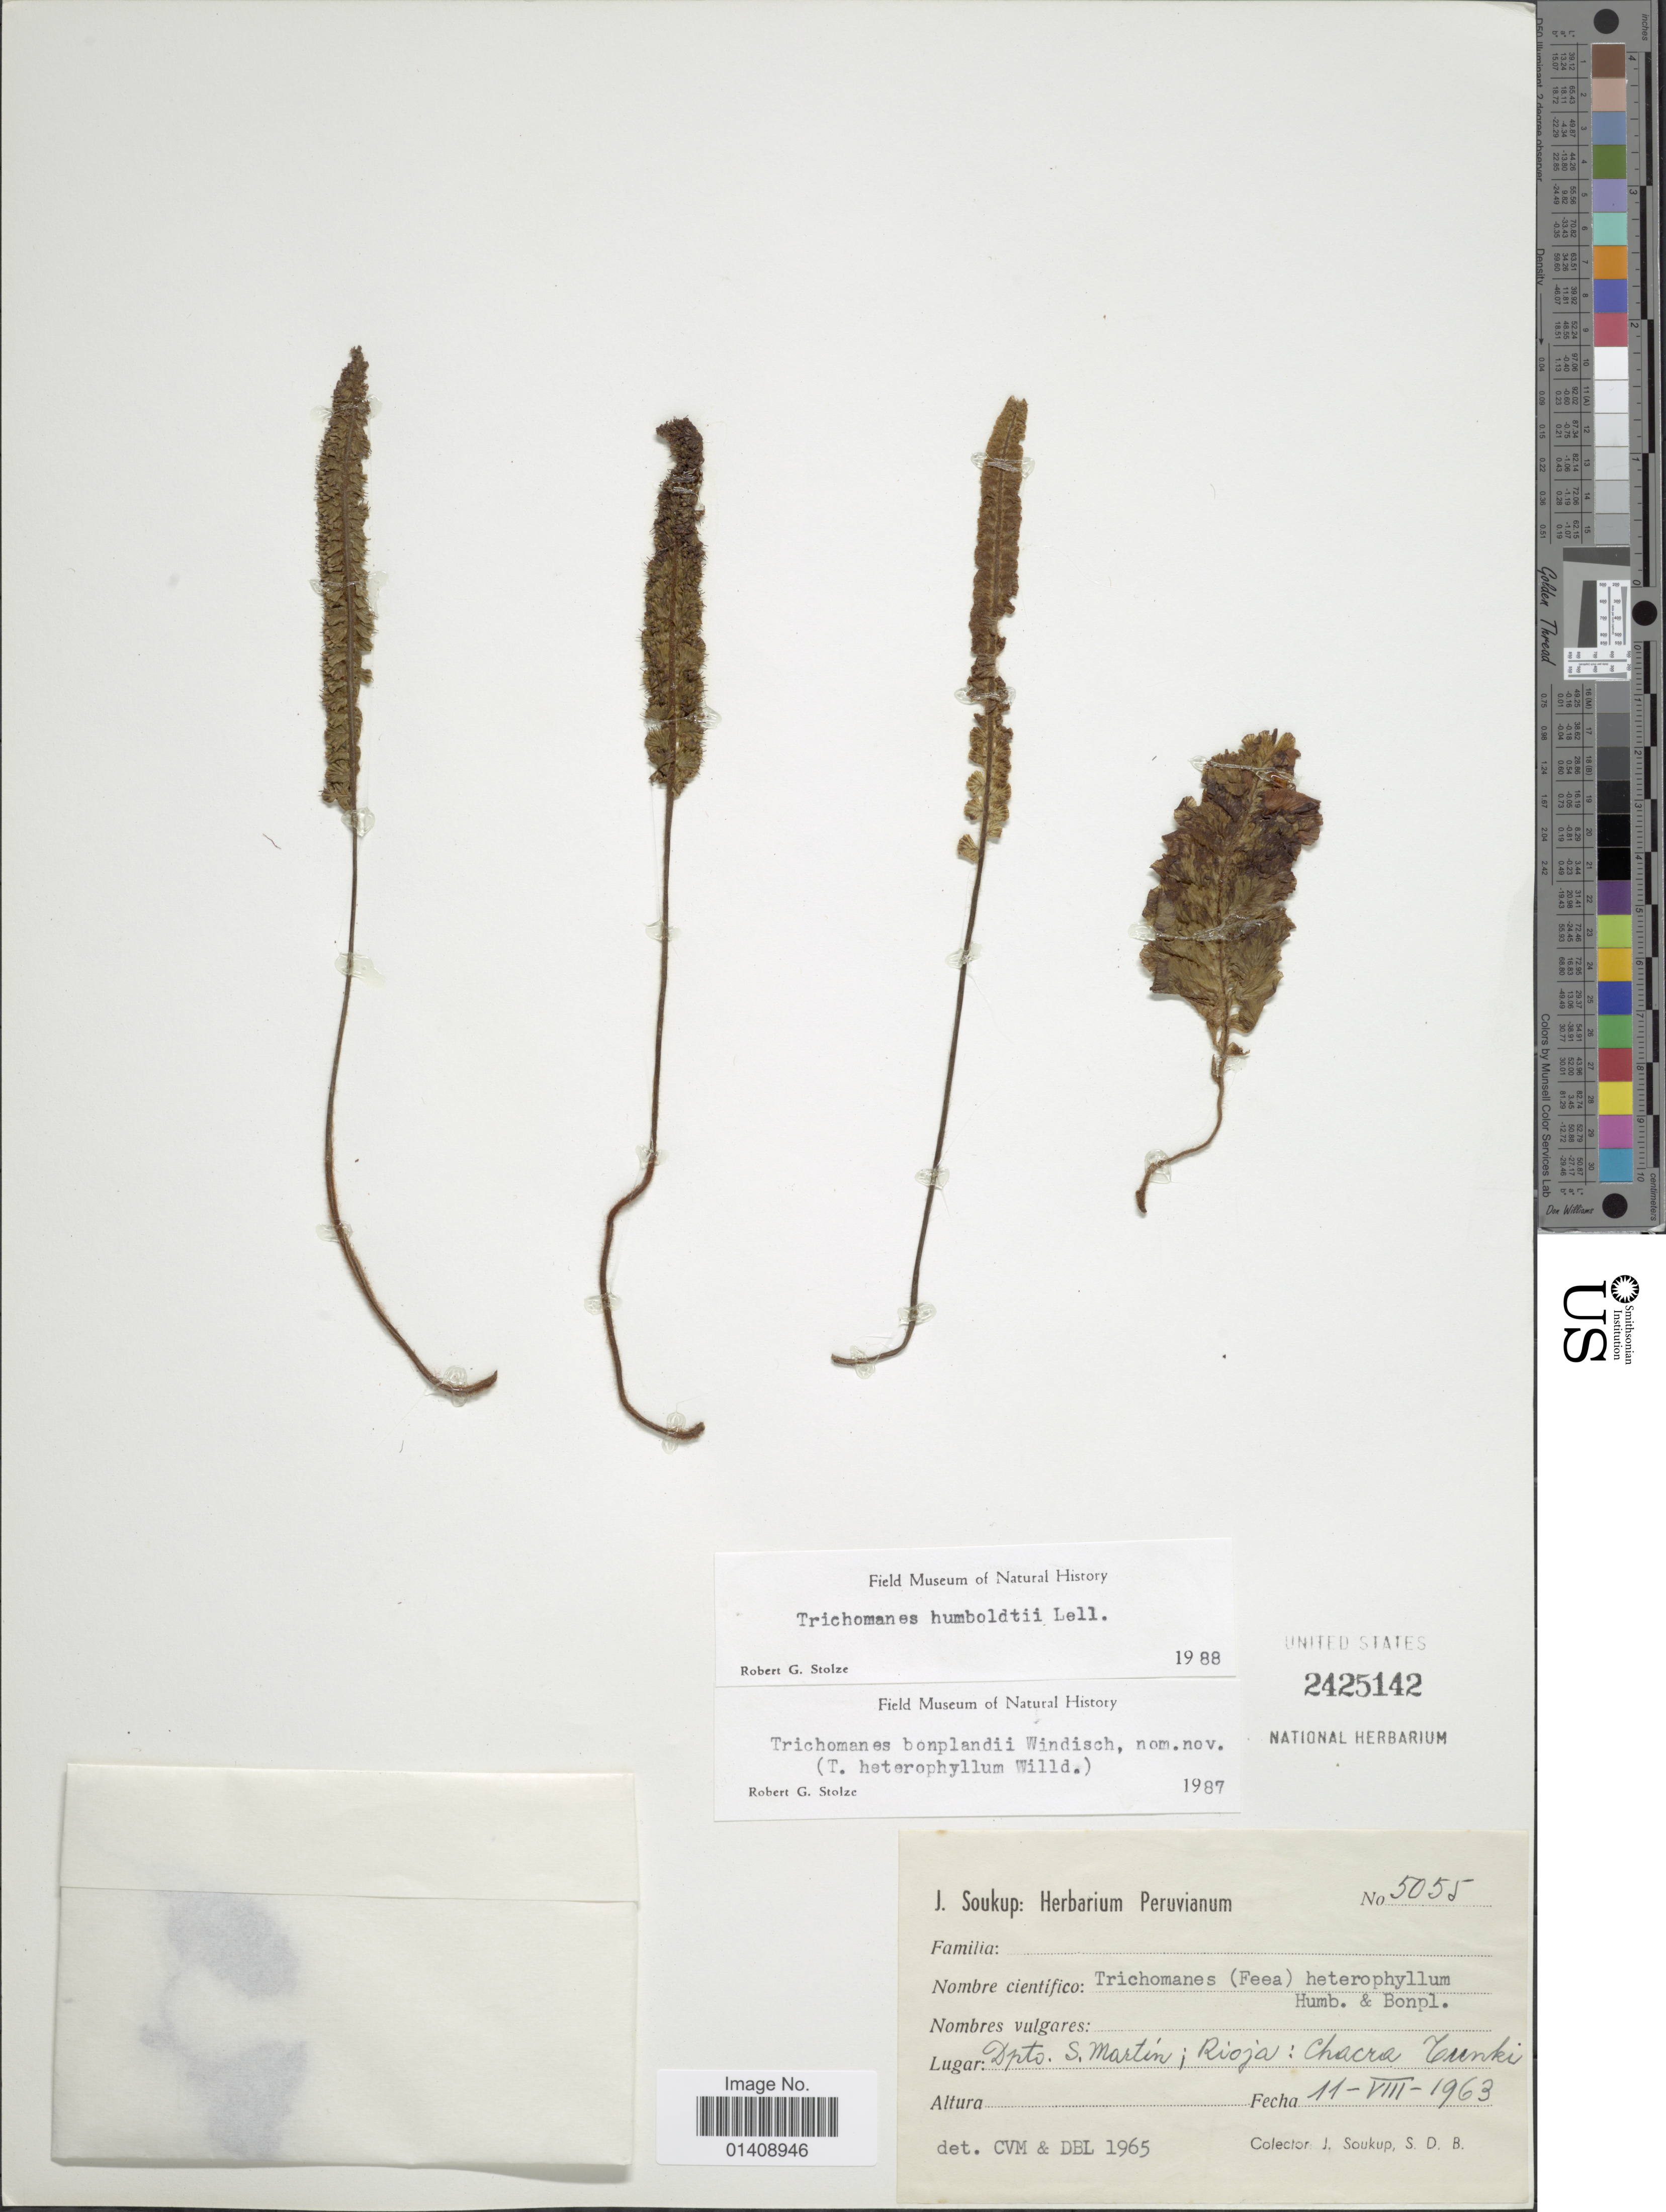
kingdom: Plantae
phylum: Tracheophyta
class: Polypodiopsida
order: Hymenophyllales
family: Hymenophyllaceae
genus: Trichomanes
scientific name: Trichomanes humboldtii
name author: (Bosch) Lellinger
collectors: J. Soukup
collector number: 5055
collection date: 1963-08-11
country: Peru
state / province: San Martín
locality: Dpto. S. Martin, Rioja, Chacra, Tounki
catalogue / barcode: US 2425142